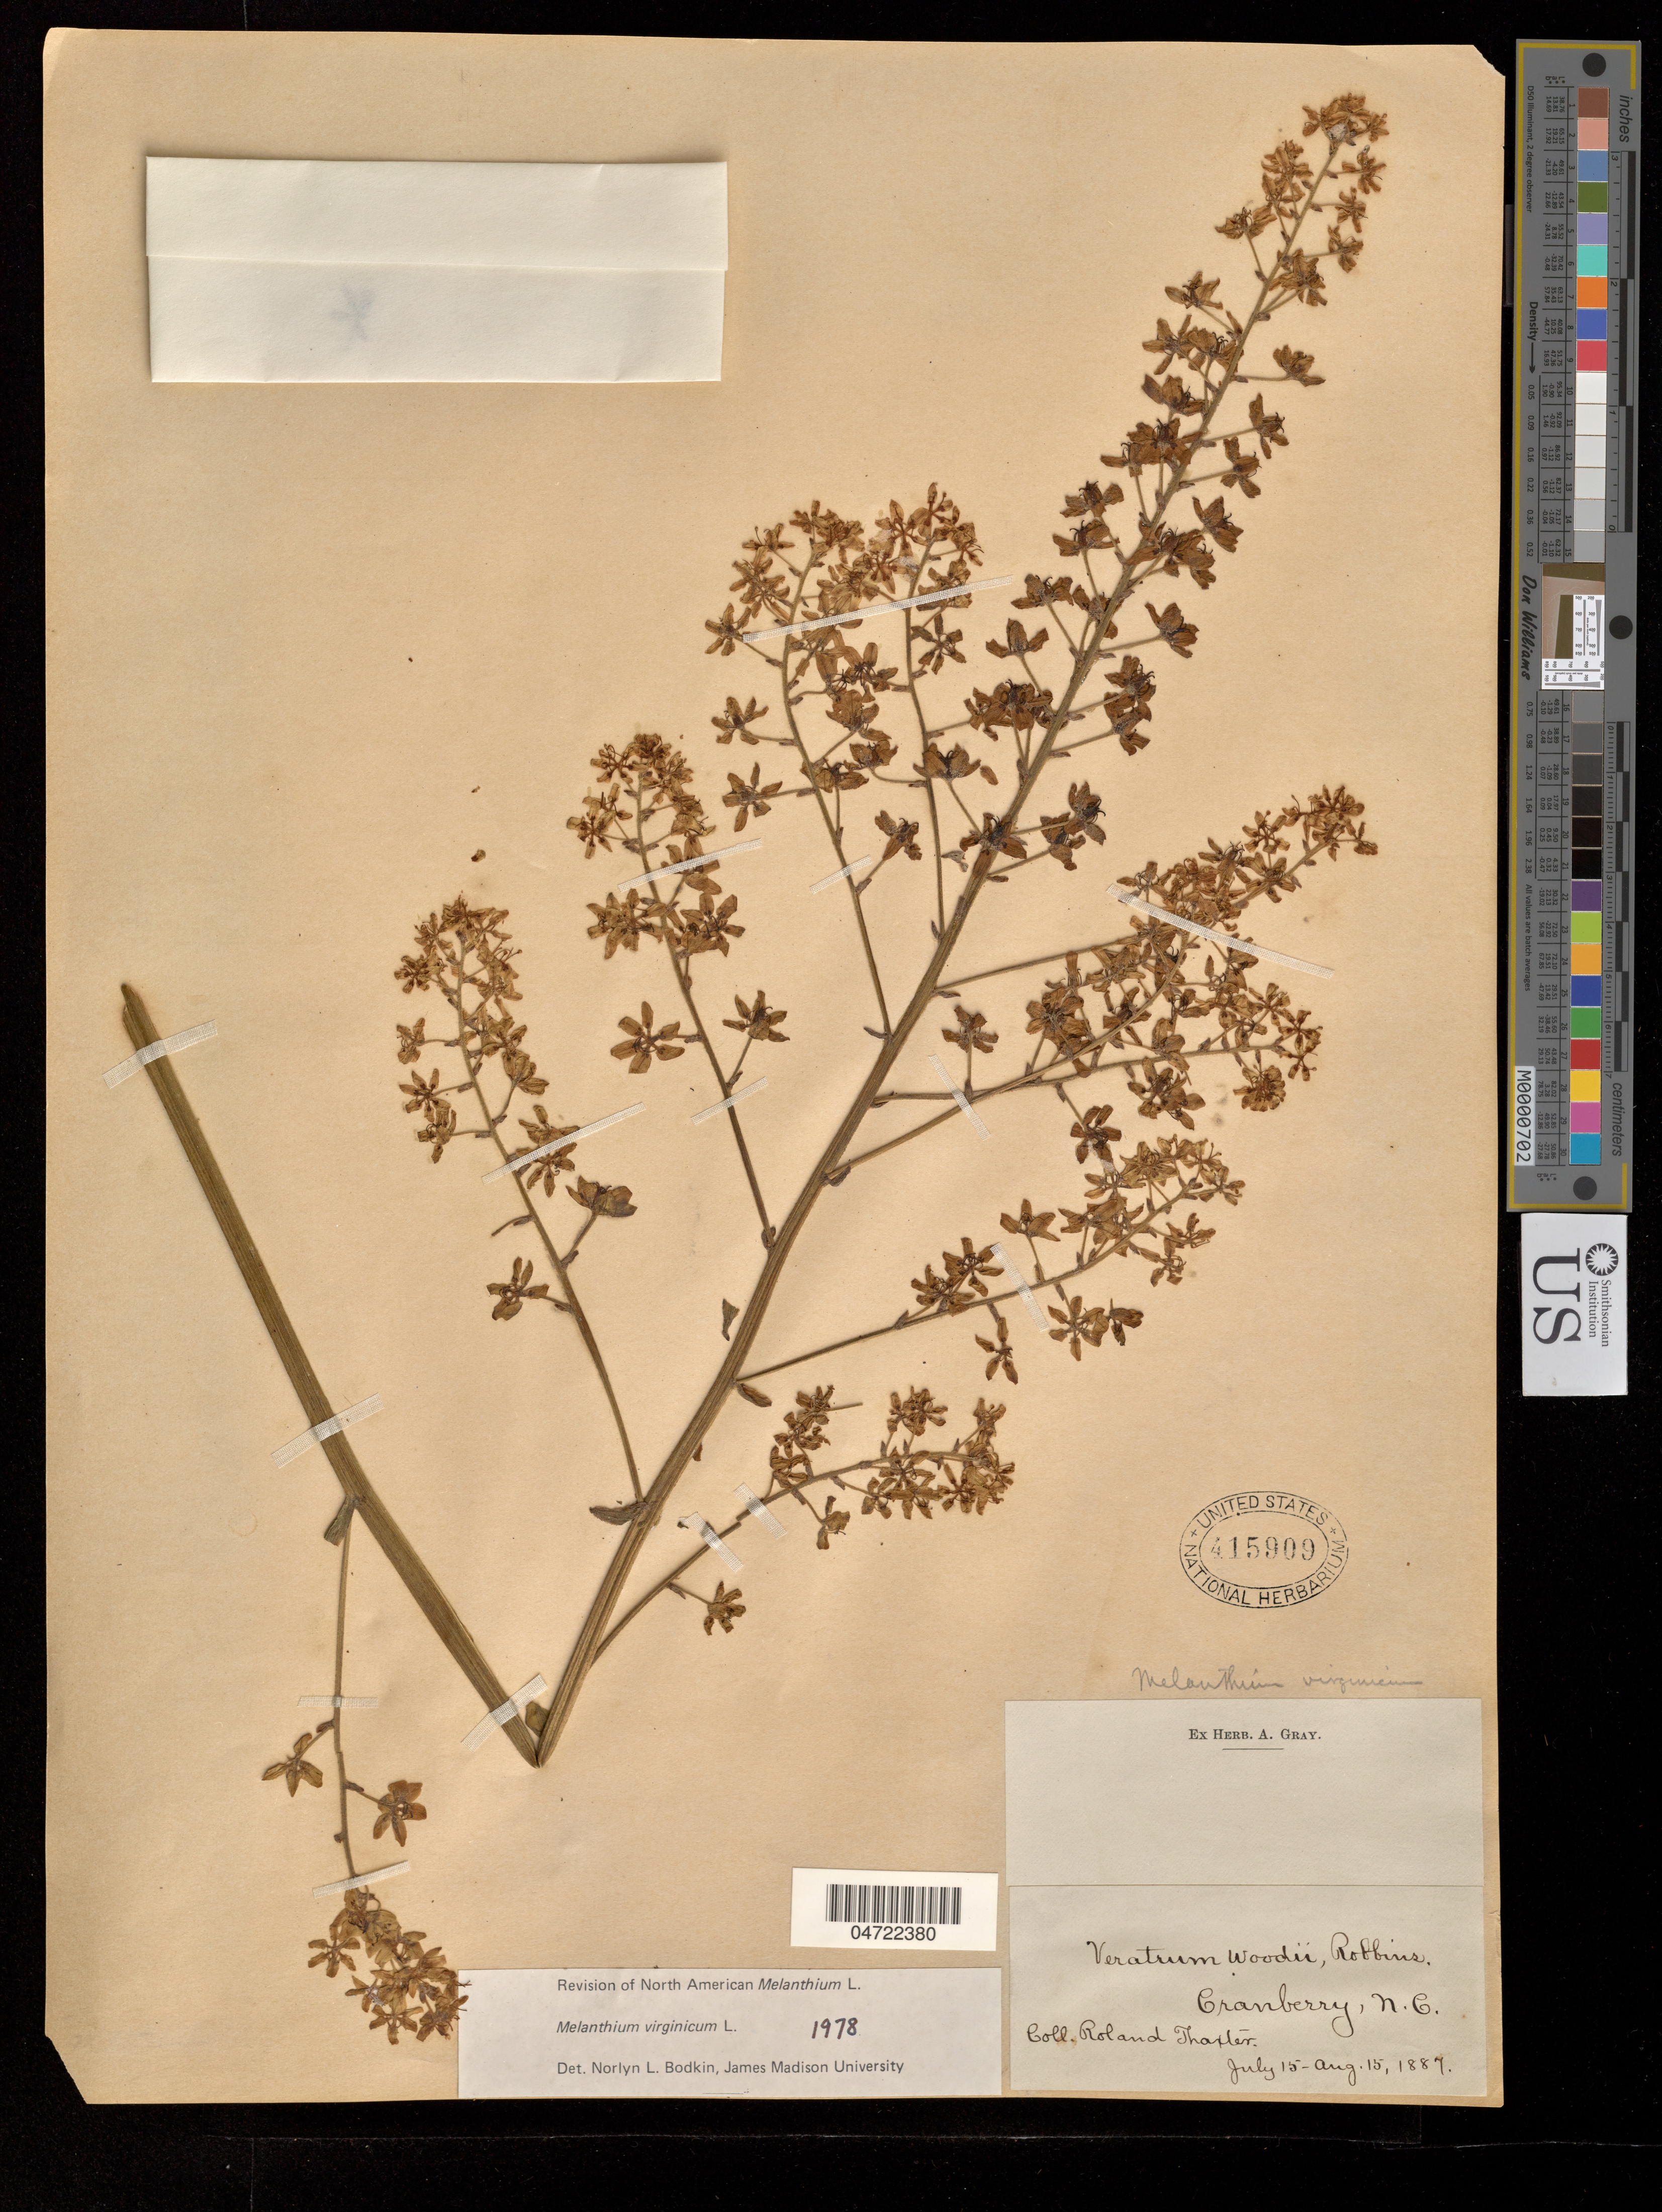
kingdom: Plantae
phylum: Tracheophyta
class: Liliopsida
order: Liliales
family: Melanthiaceae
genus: Melanthium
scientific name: Melanthium virginicum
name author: L.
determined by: Bodkin, N. L.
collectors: R. Thaxter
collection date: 1887-07-15/1887-08-15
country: United States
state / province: North Carolina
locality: Cranberry.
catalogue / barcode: US 415909